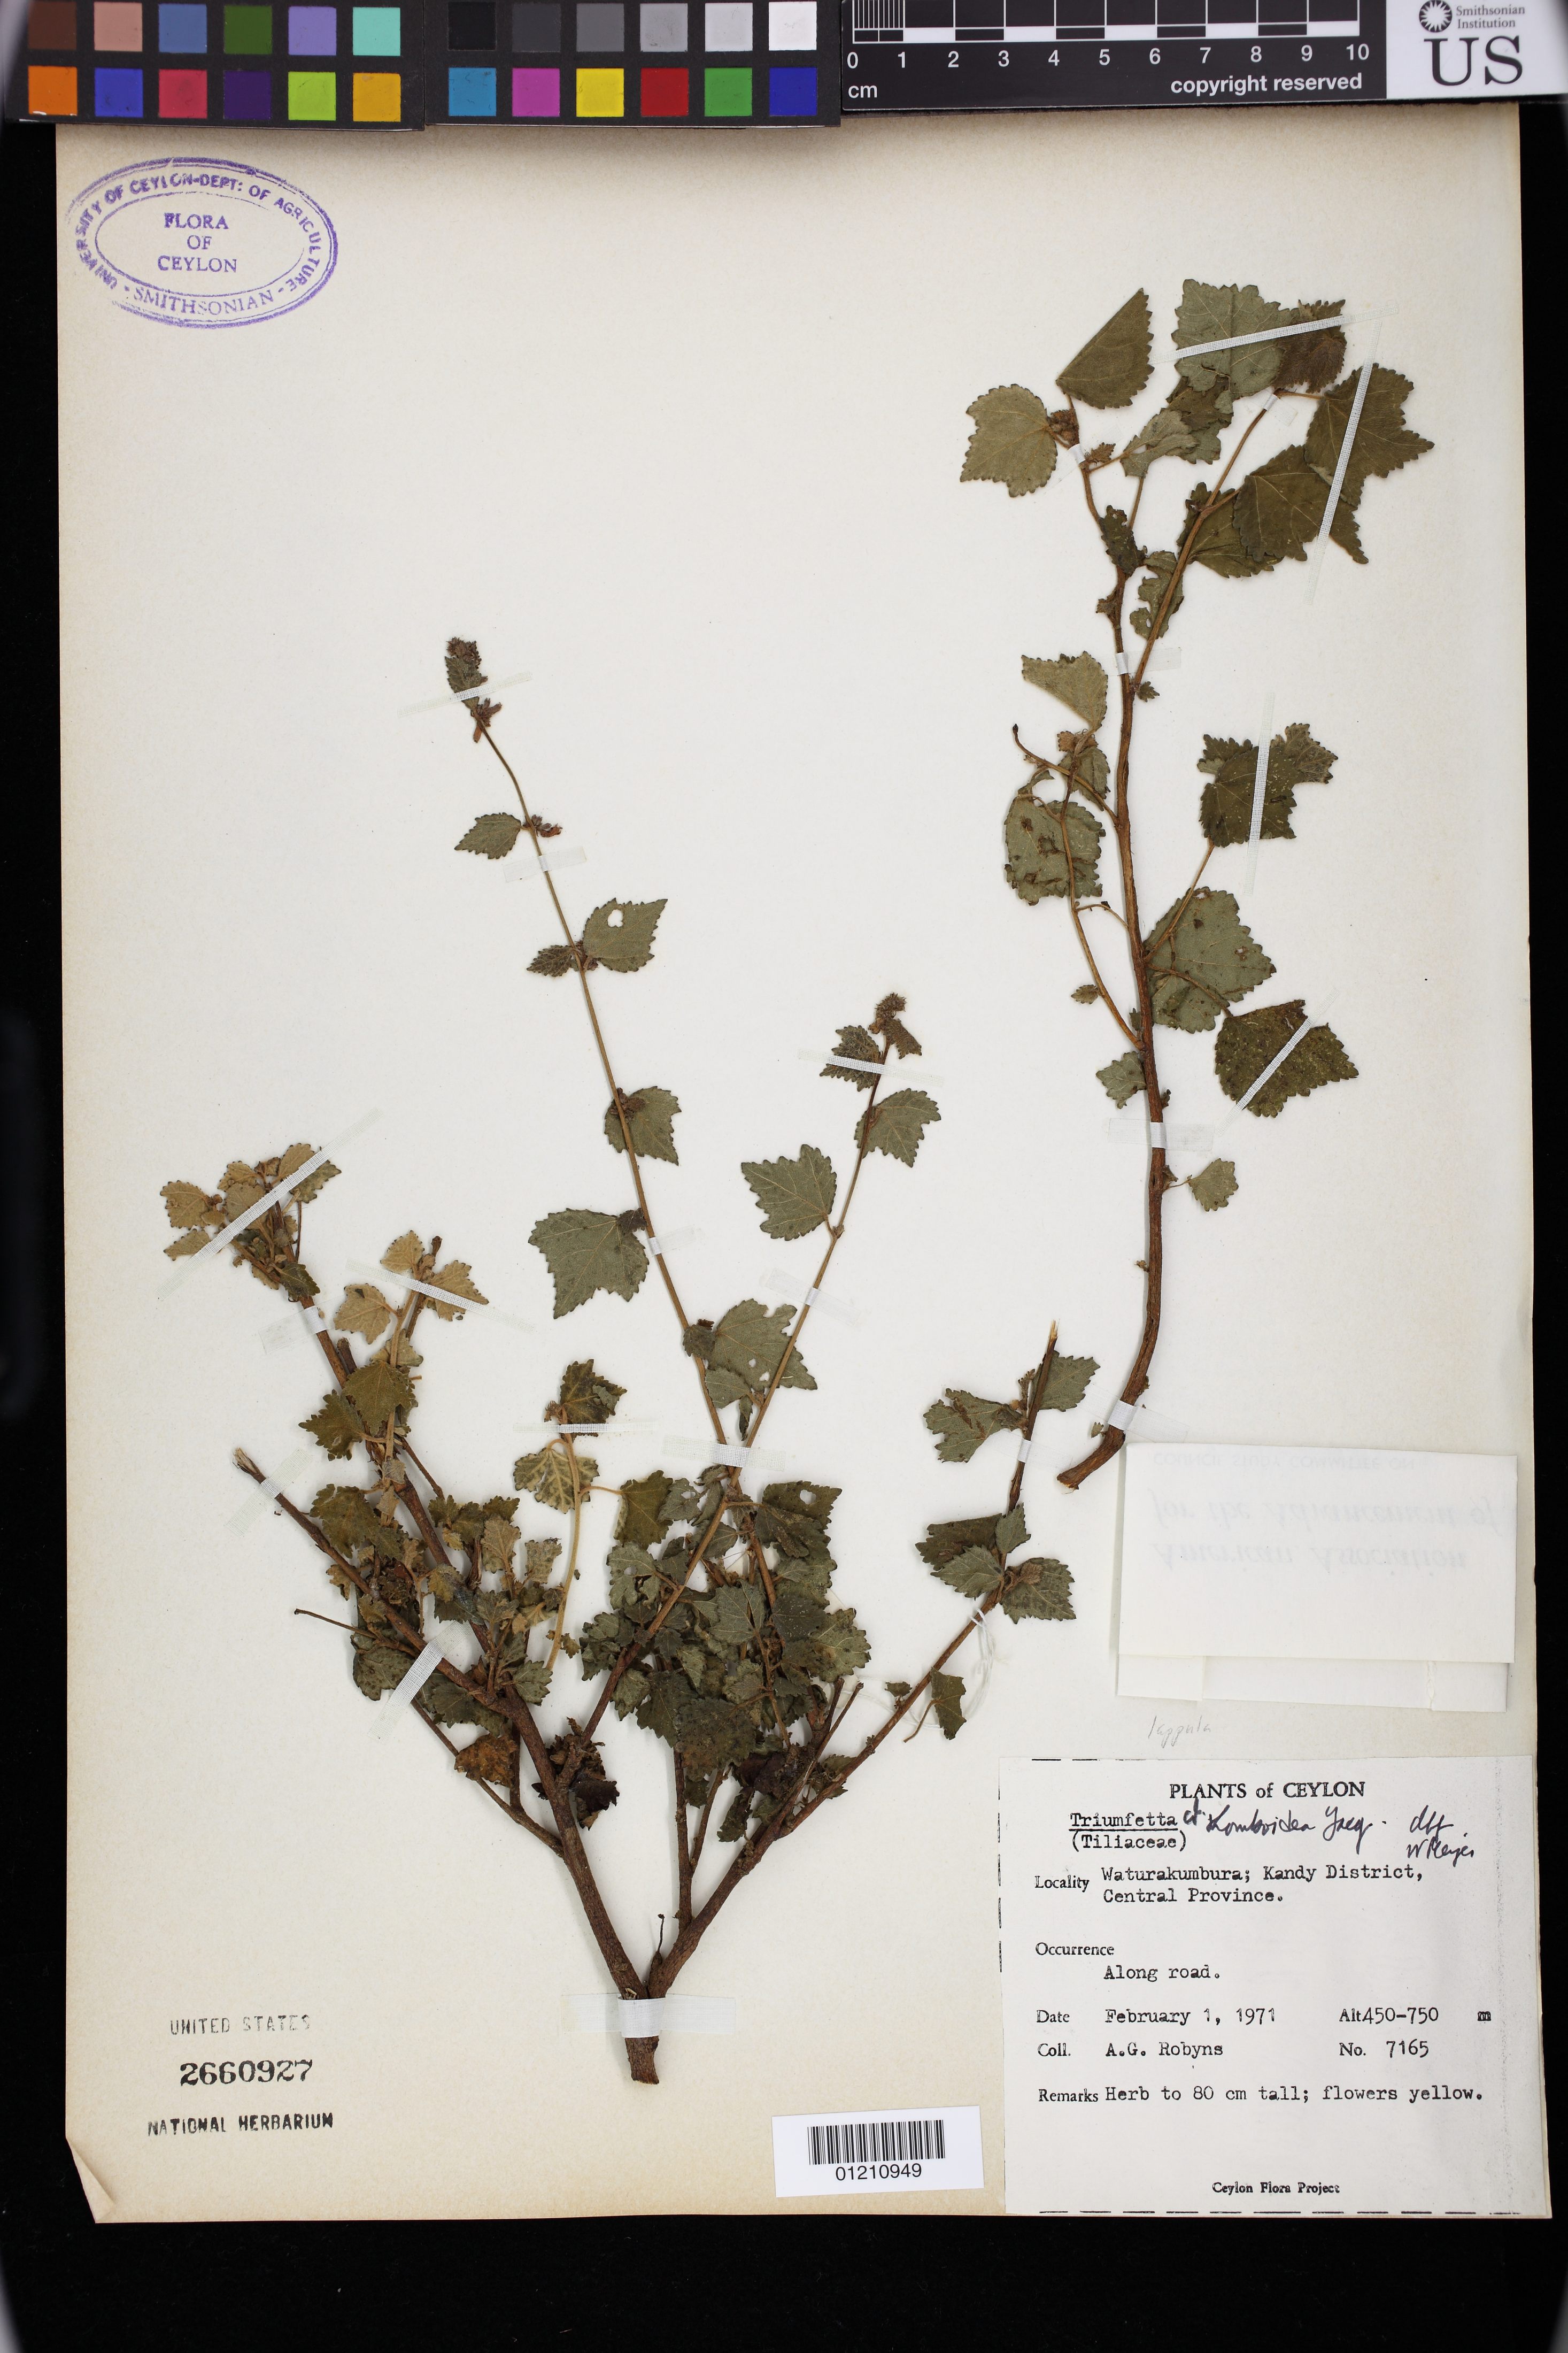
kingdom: Plantae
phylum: Tracheophyta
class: Magnoliopsida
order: Malvales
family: Malvaceae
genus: Triumfetta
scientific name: Triumfetta rhomboidea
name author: Jacq.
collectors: A. G. Robyns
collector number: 7165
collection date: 1971-02-01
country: Sri Lanka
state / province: Central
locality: Waturakumbura; Kandy District, Central Province.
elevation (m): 450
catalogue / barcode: US 2660927